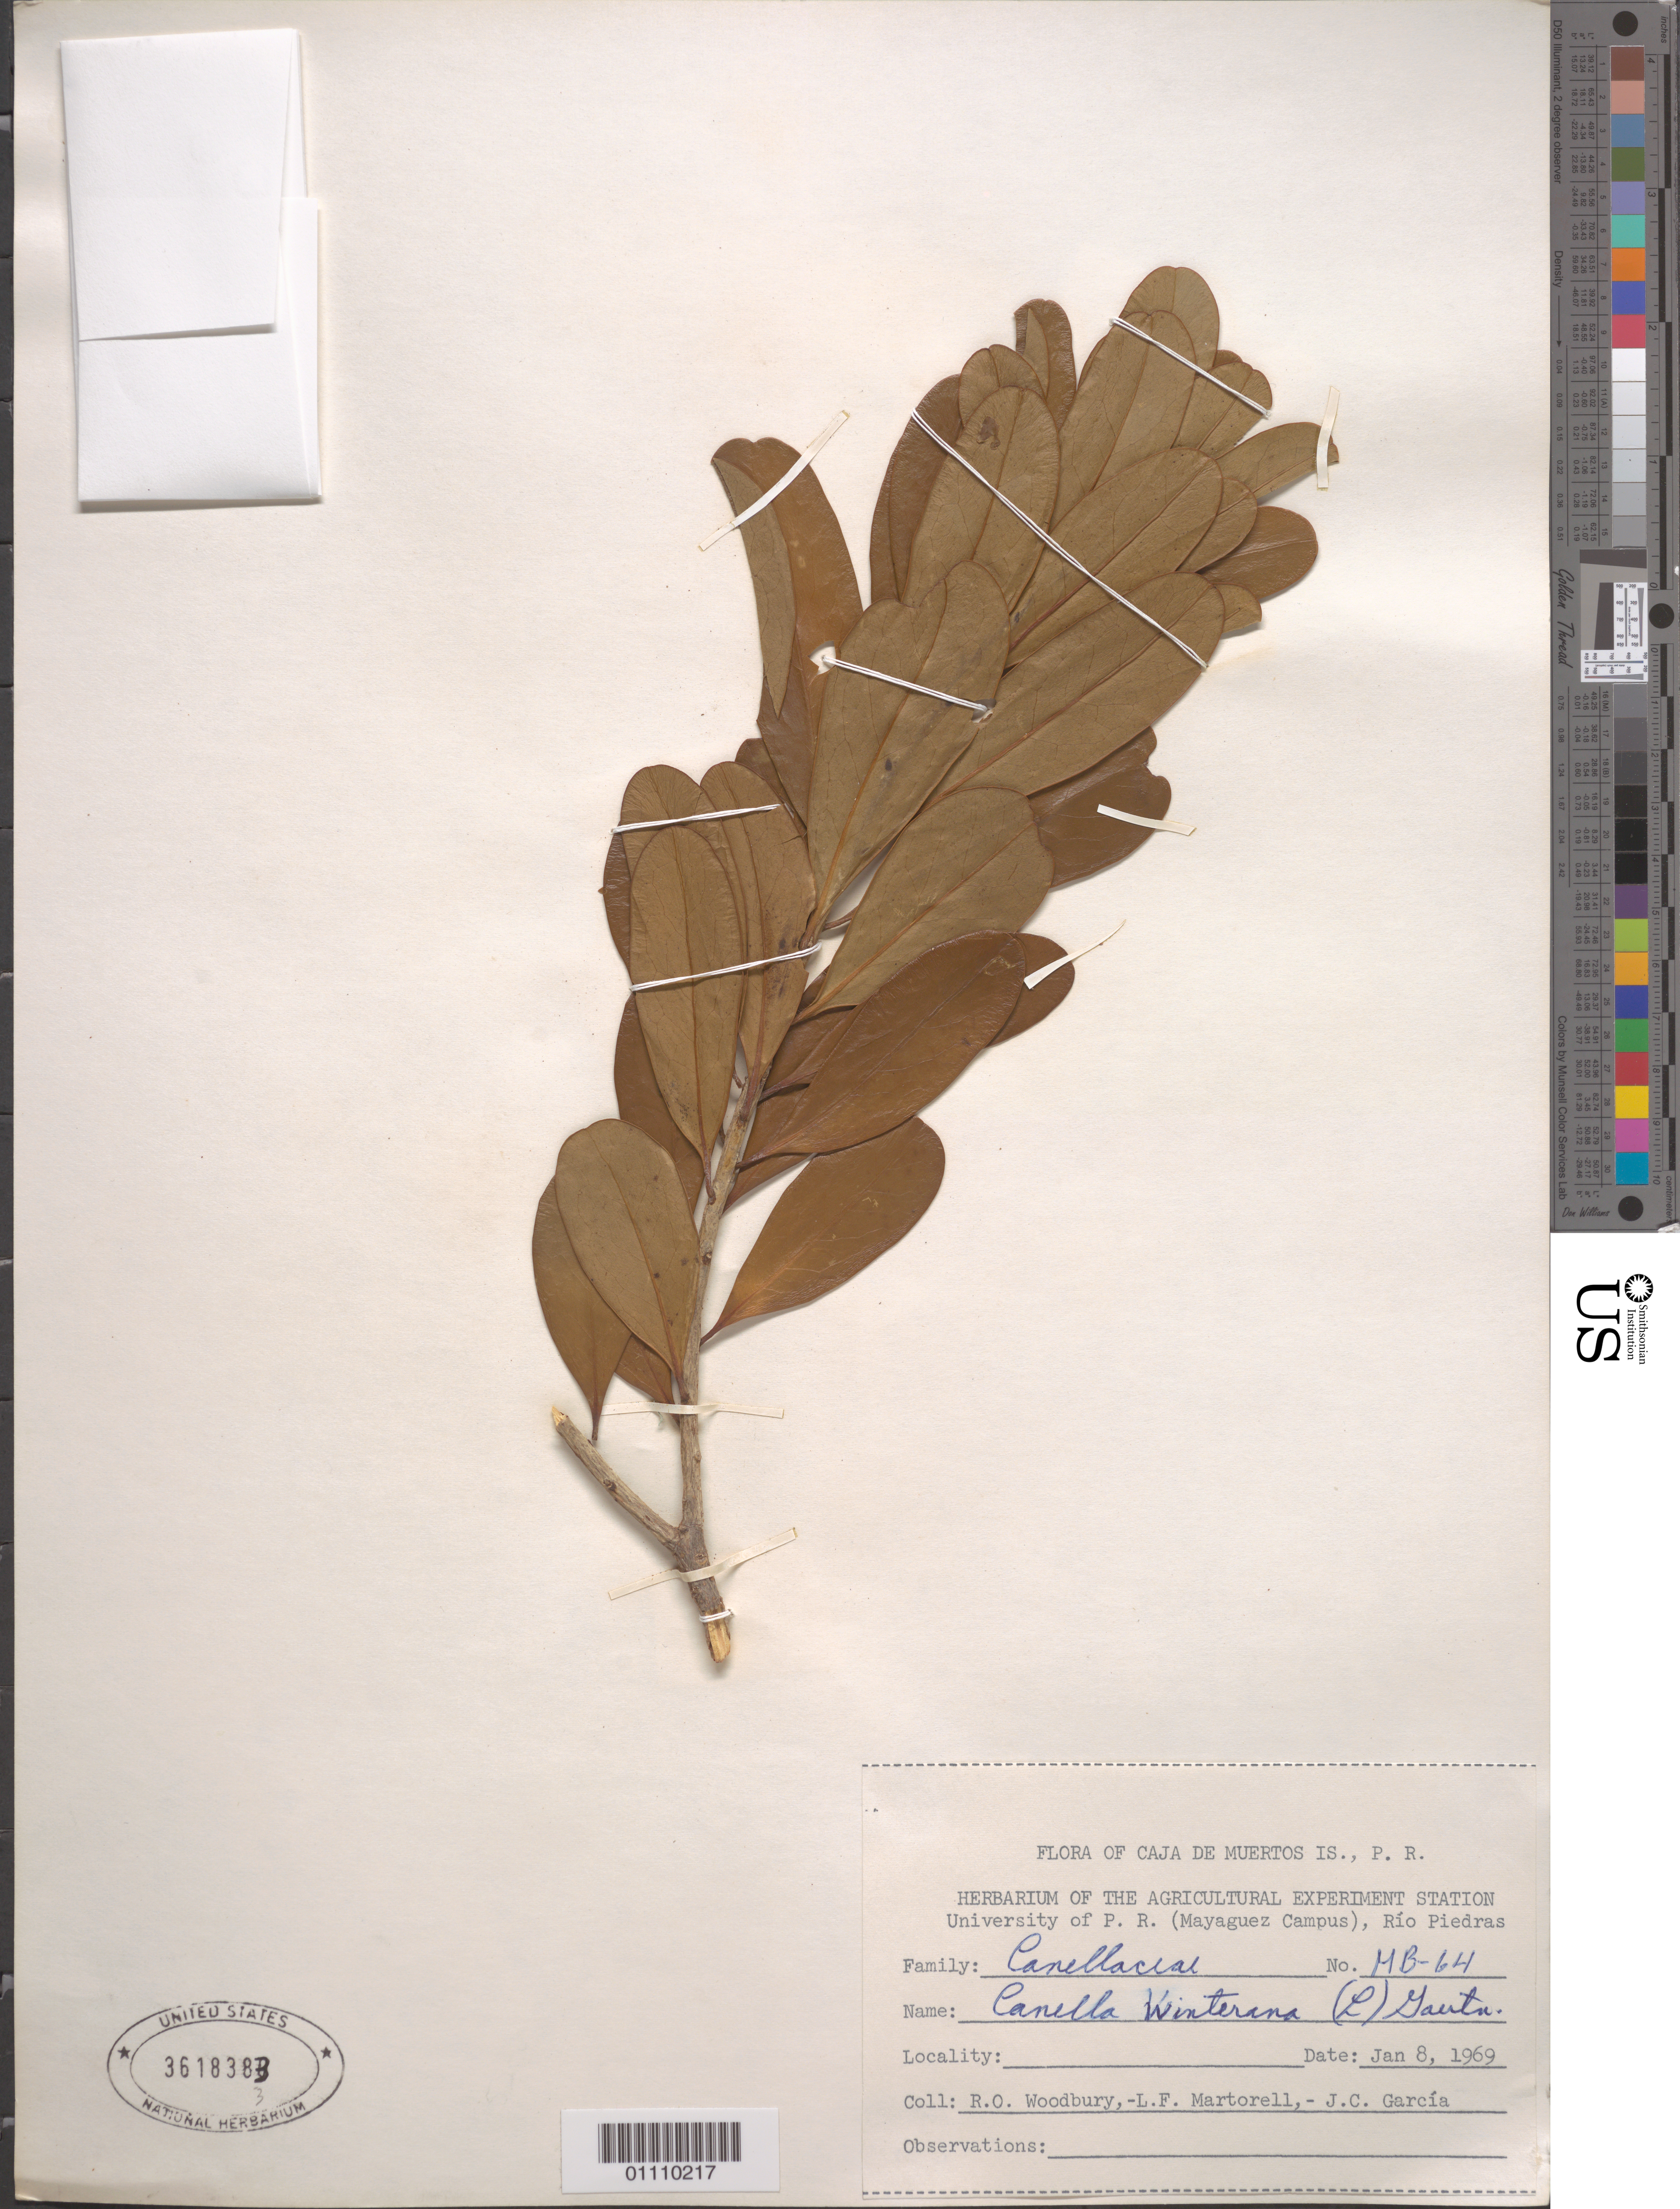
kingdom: Plantae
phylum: Tracheophyta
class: Magnoliopsida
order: Canellales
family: Canellaceae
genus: Canella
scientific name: Canella winterana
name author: (L.) Gaertn.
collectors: R. O. Woodbury, L. Martorell & J. García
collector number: MB-64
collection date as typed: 08 Jan 1969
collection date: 1969-01-08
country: Puerto Rico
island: Caja de Muertos I.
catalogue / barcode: US 3618383